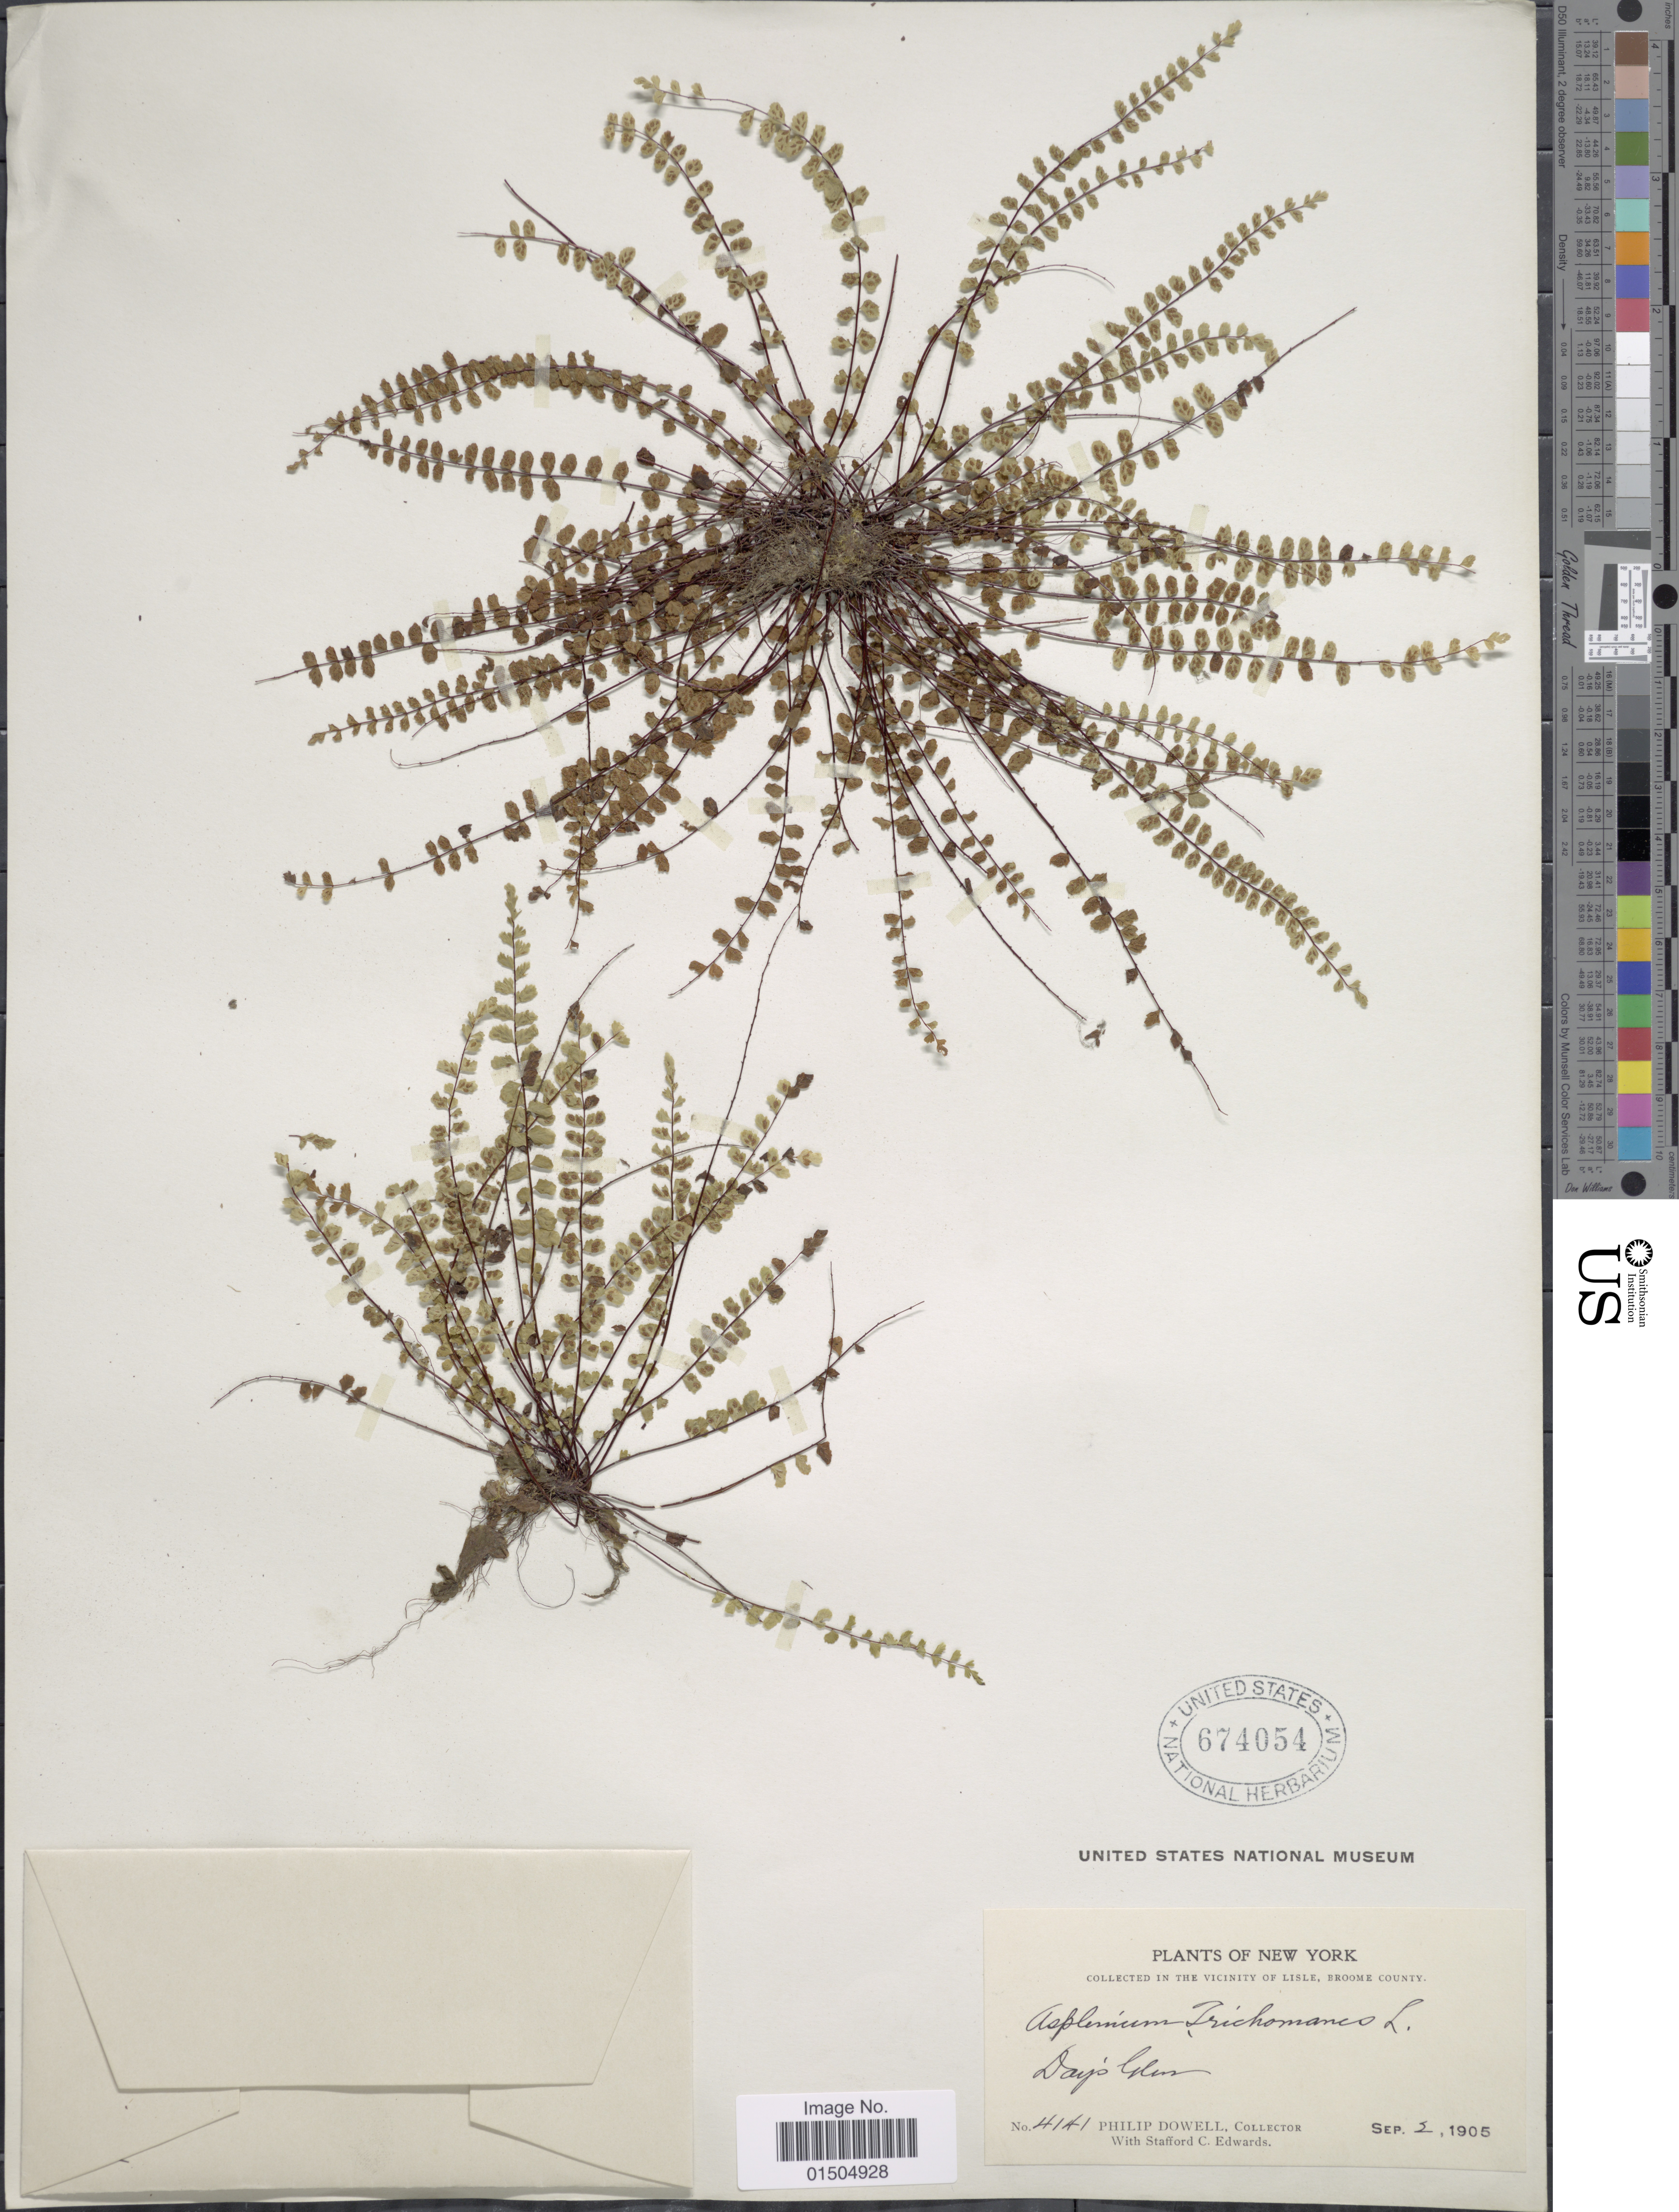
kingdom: Plantae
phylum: Tracheophyta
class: Polypodiopsida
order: Polypodiales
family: Aspleniaceae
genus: Asplenium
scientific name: Asplenium trichomanes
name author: L.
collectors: P. Dowell & S. Edwards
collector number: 4141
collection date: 1905-09-02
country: United States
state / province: New York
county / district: Broome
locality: In the Vicinity of Lisle, Broome County.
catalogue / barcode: US 674054